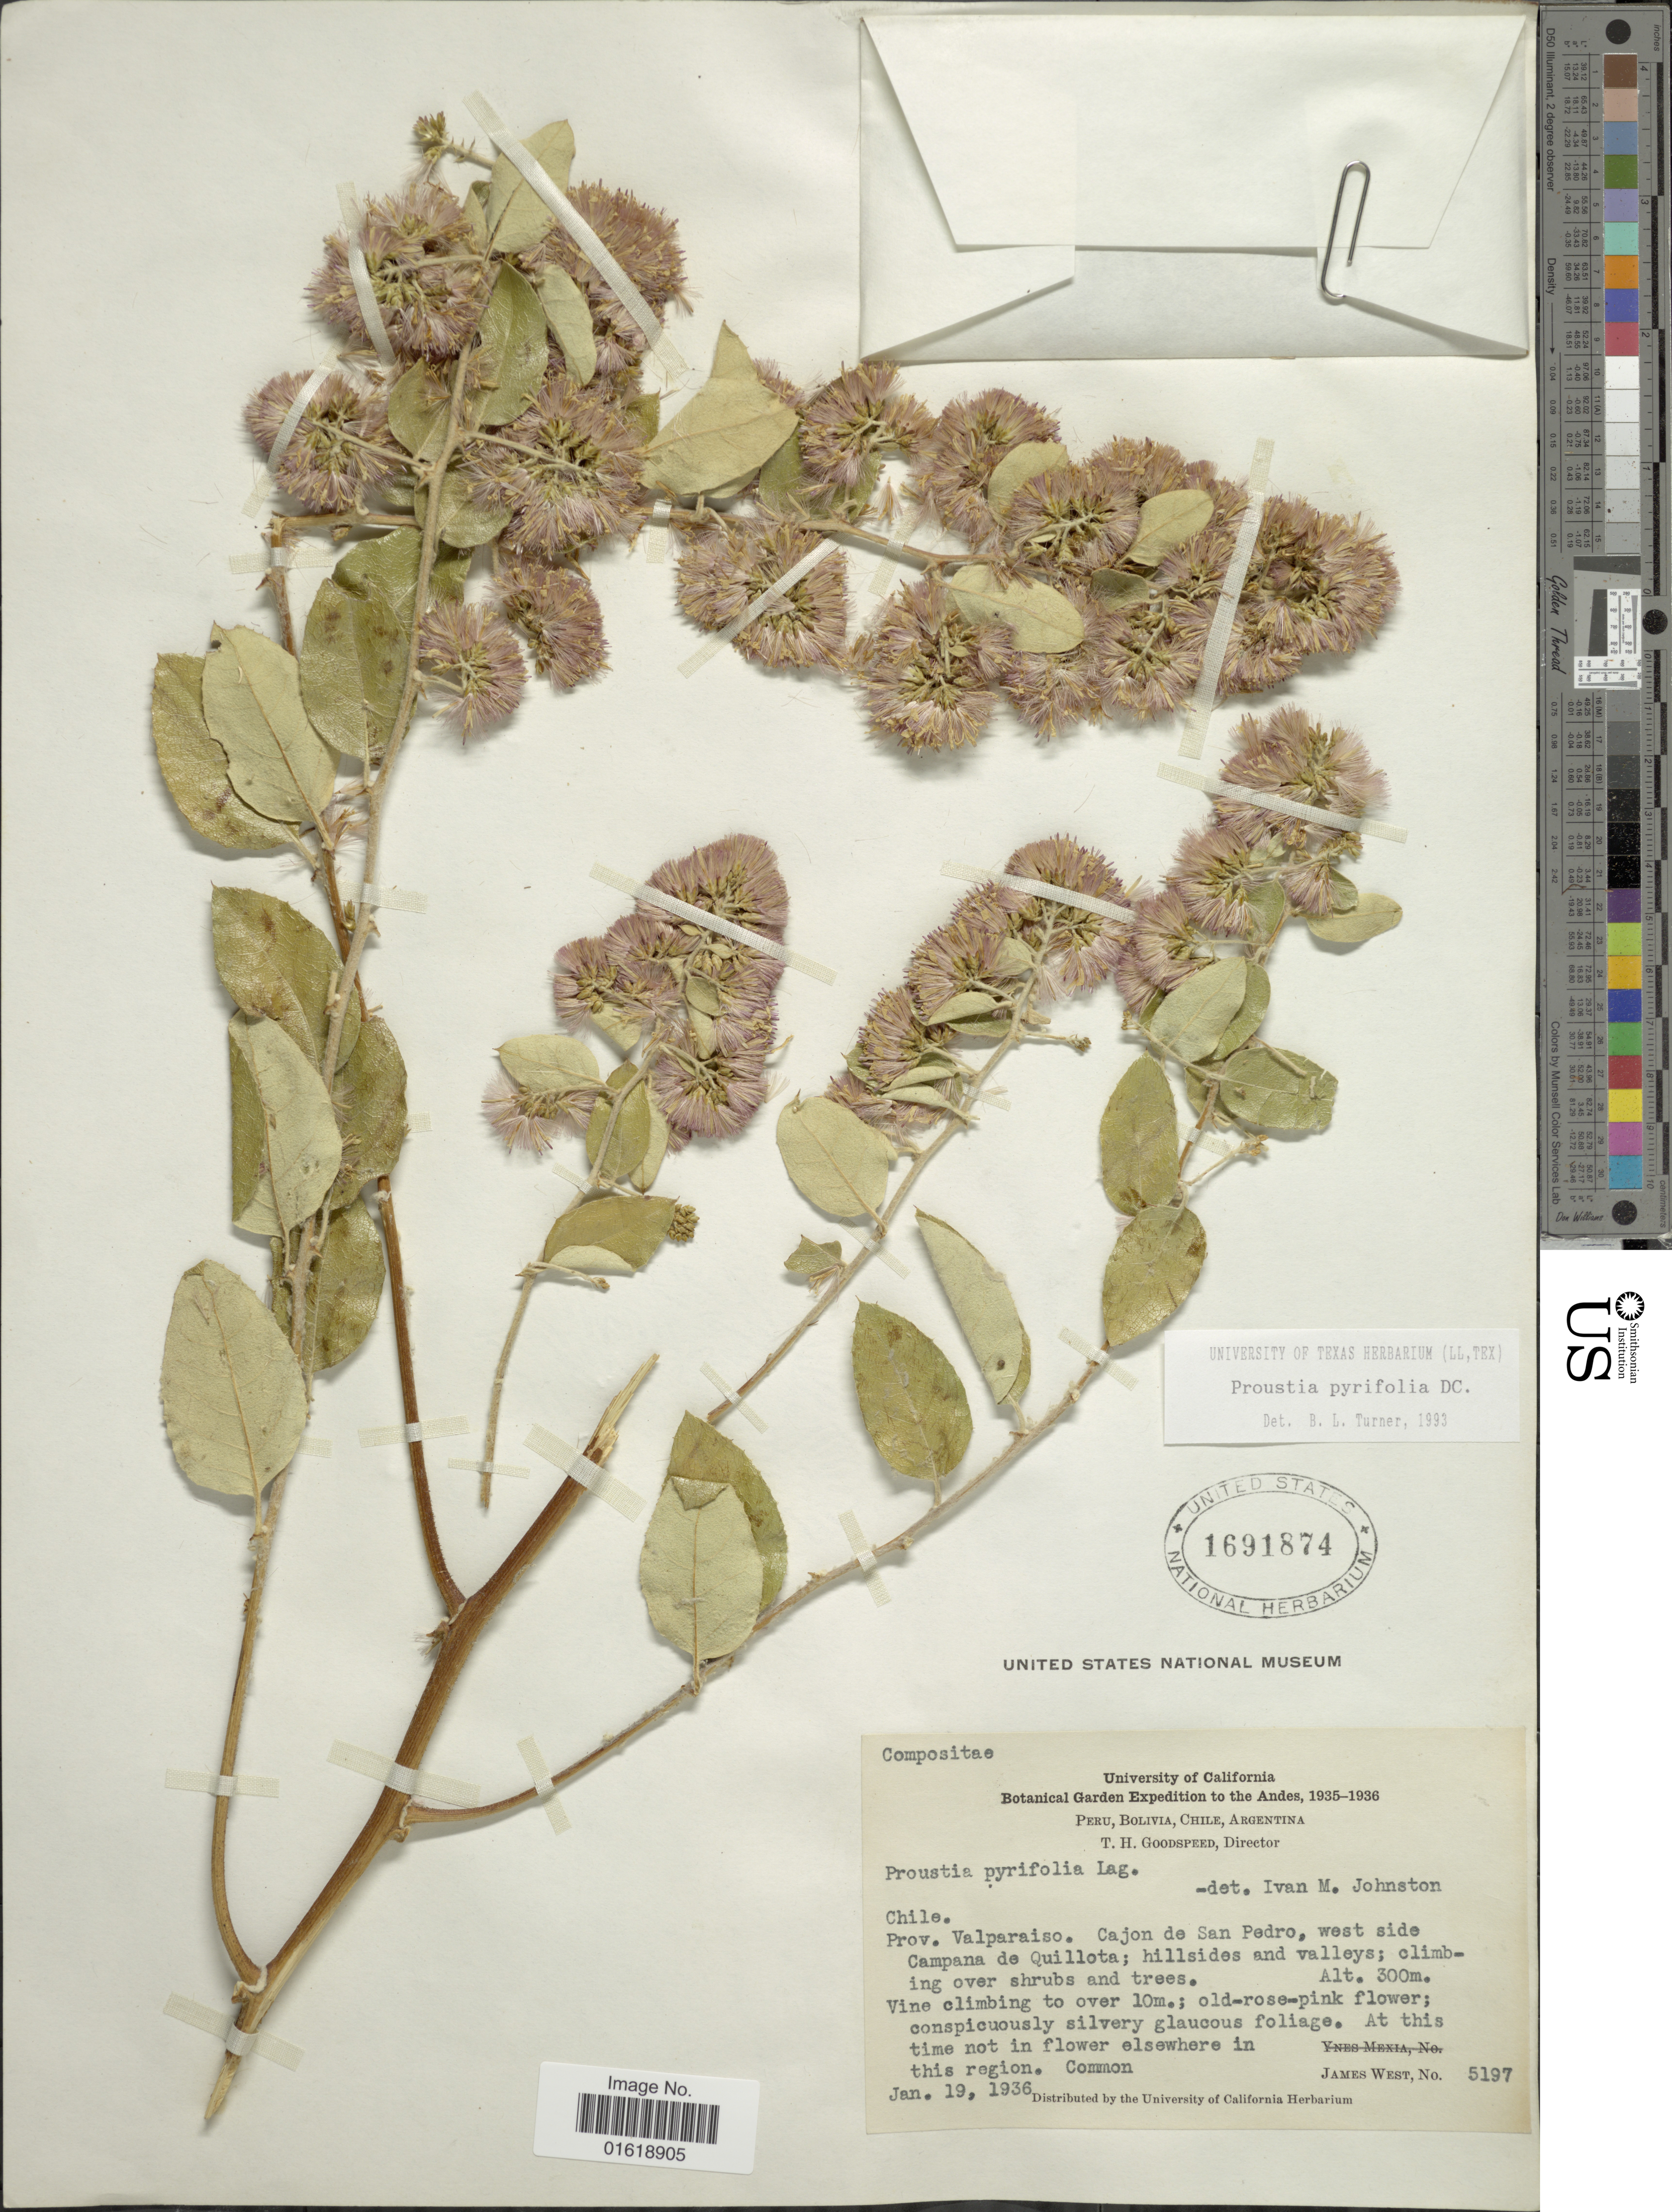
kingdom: Plantae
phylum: Tracheophyta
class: Magnoliopsida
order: Asterales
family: Asteraceae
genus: Proustia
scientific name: Proustia pyrifolia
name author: DC.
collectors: J. West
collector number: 5197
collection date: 1936-01-19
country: Chile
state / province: Valparaíso (V)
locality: Chile. Prov. Valparaiso. Cajon de San Pedro, west side Campana de Quillota.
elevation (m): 300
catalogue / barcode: US 1691874